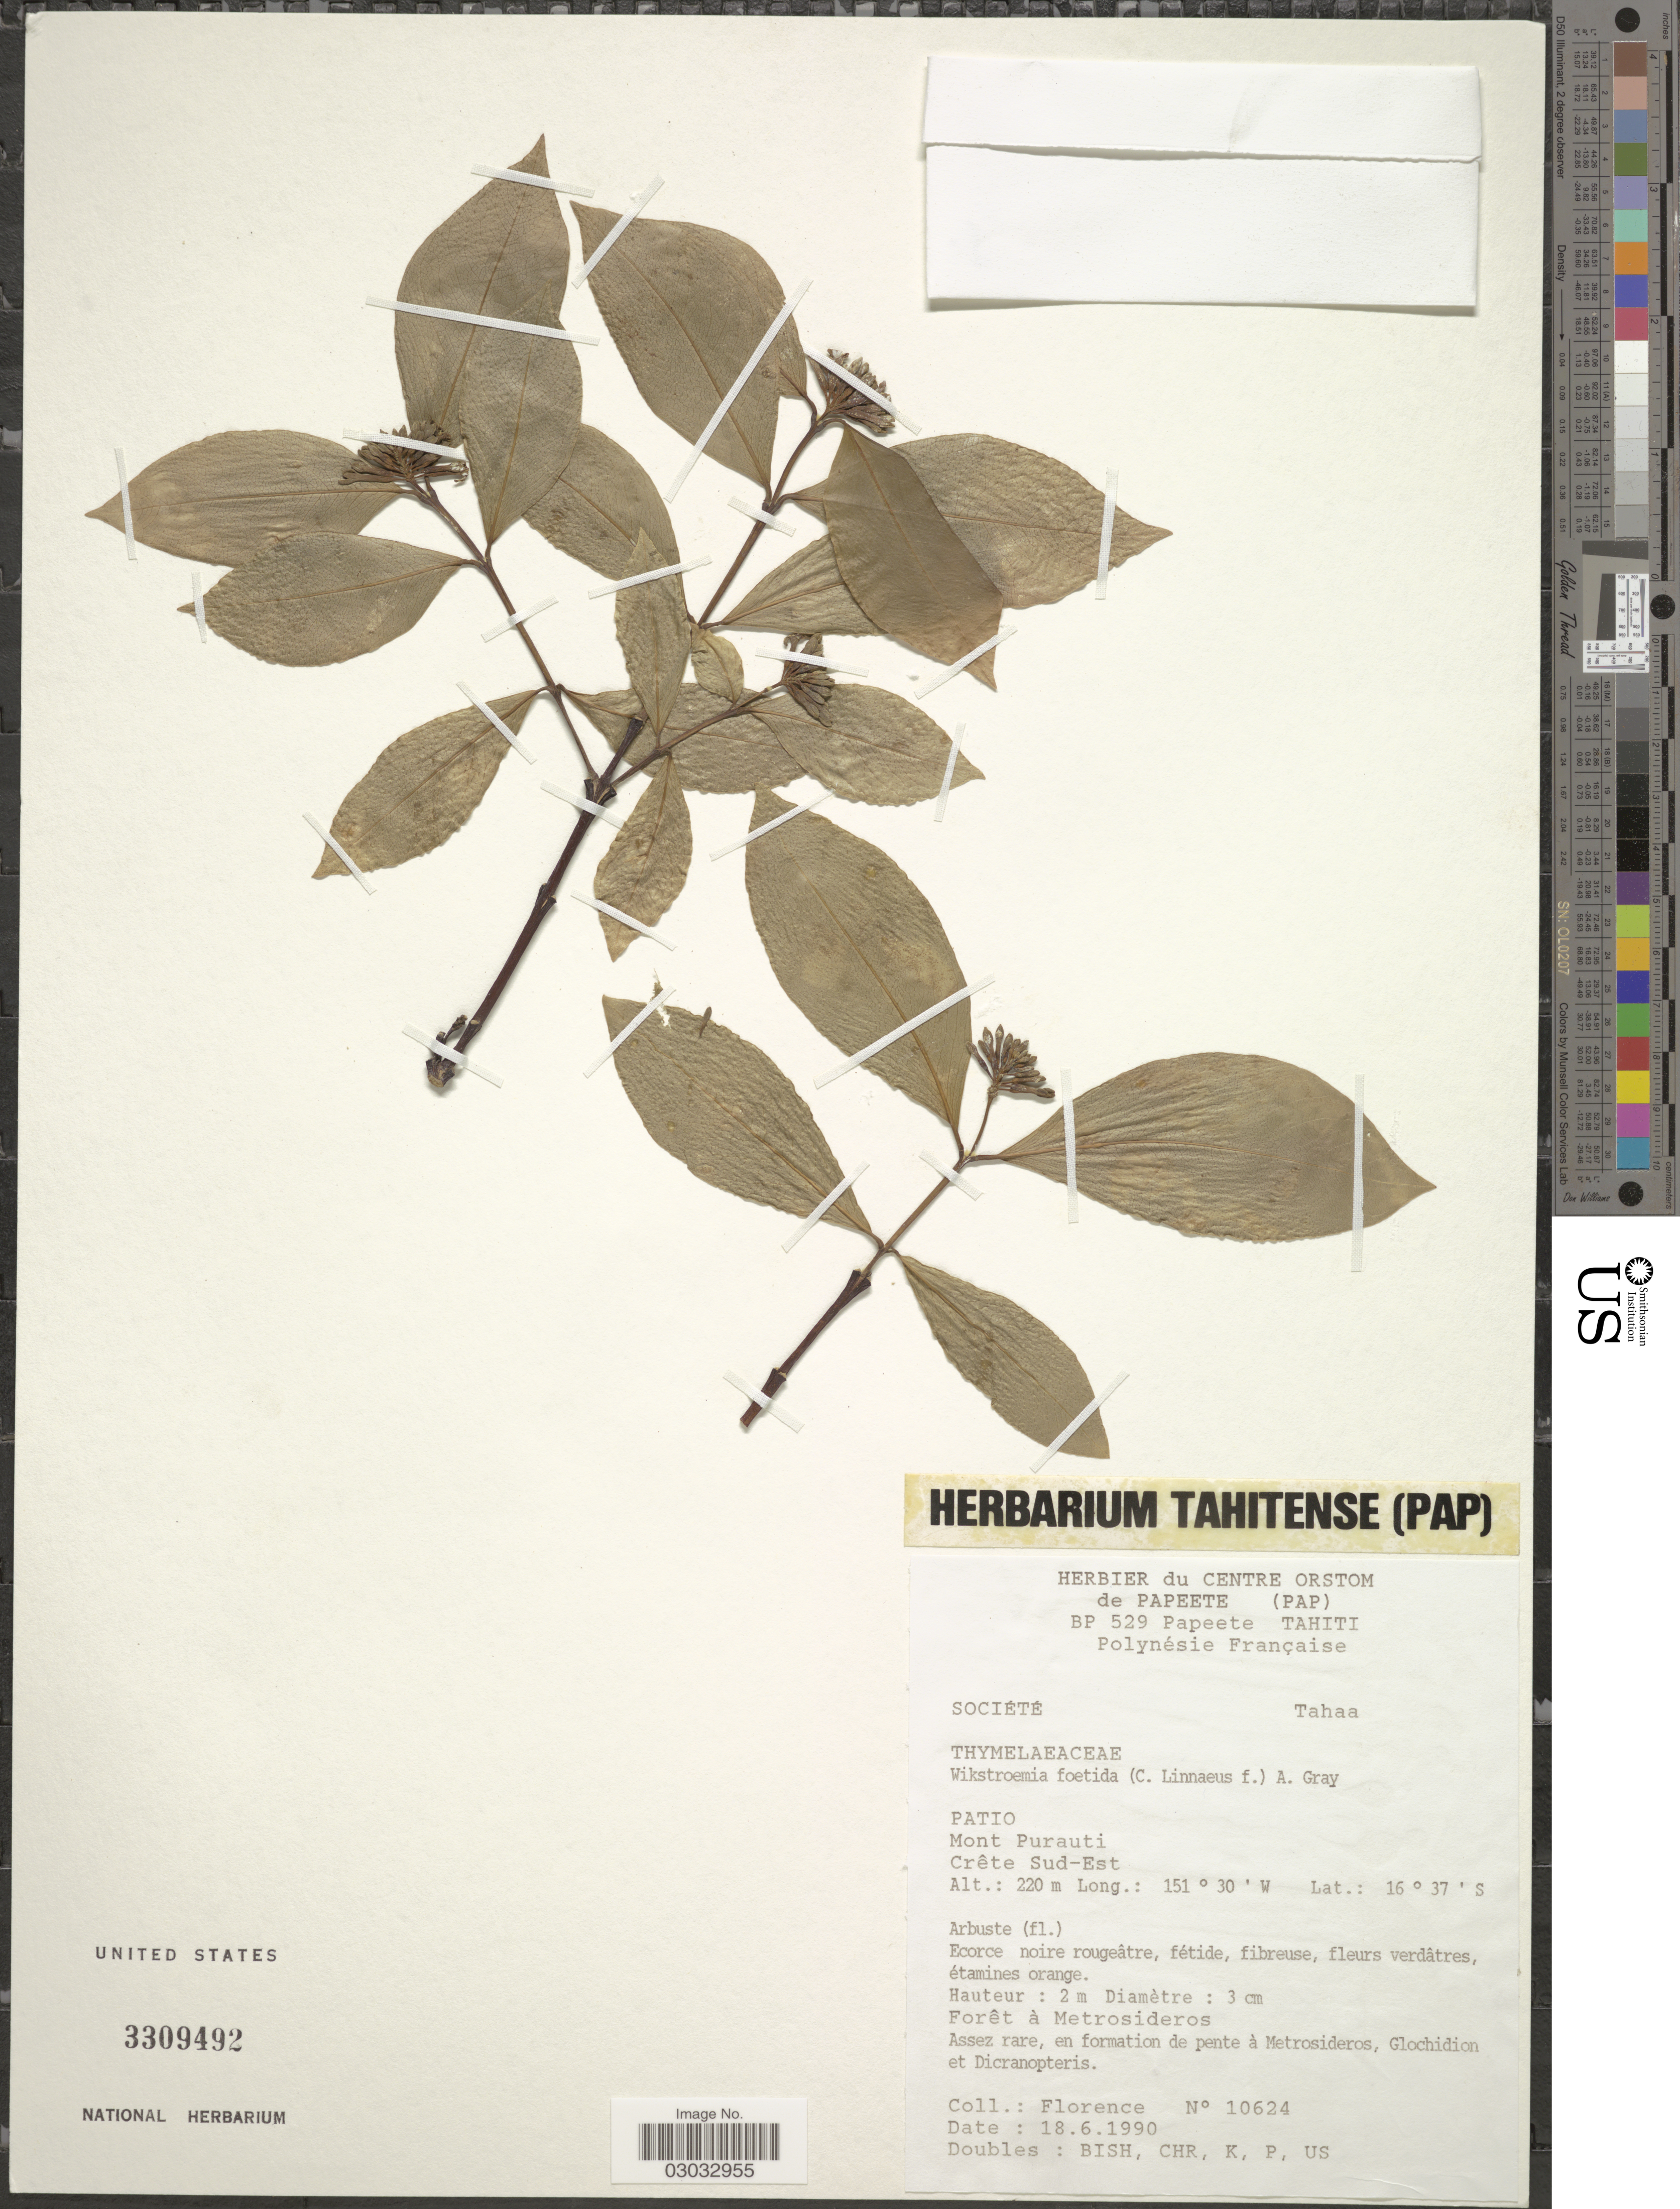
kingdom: Plantae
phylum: Tracheophyta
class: Magnoliopsida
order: Malvales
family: Thymelaeaceae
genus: Wikstroemia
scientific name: Wikstroemia coriacea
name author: Seem.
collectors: -. Florence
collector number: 10624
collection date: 1990-06-18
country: French Polynesia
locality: Société, Tahaa, Patio, Mont Purauti, Crête Sud-Est.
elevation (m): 220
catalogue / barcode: US 3309492